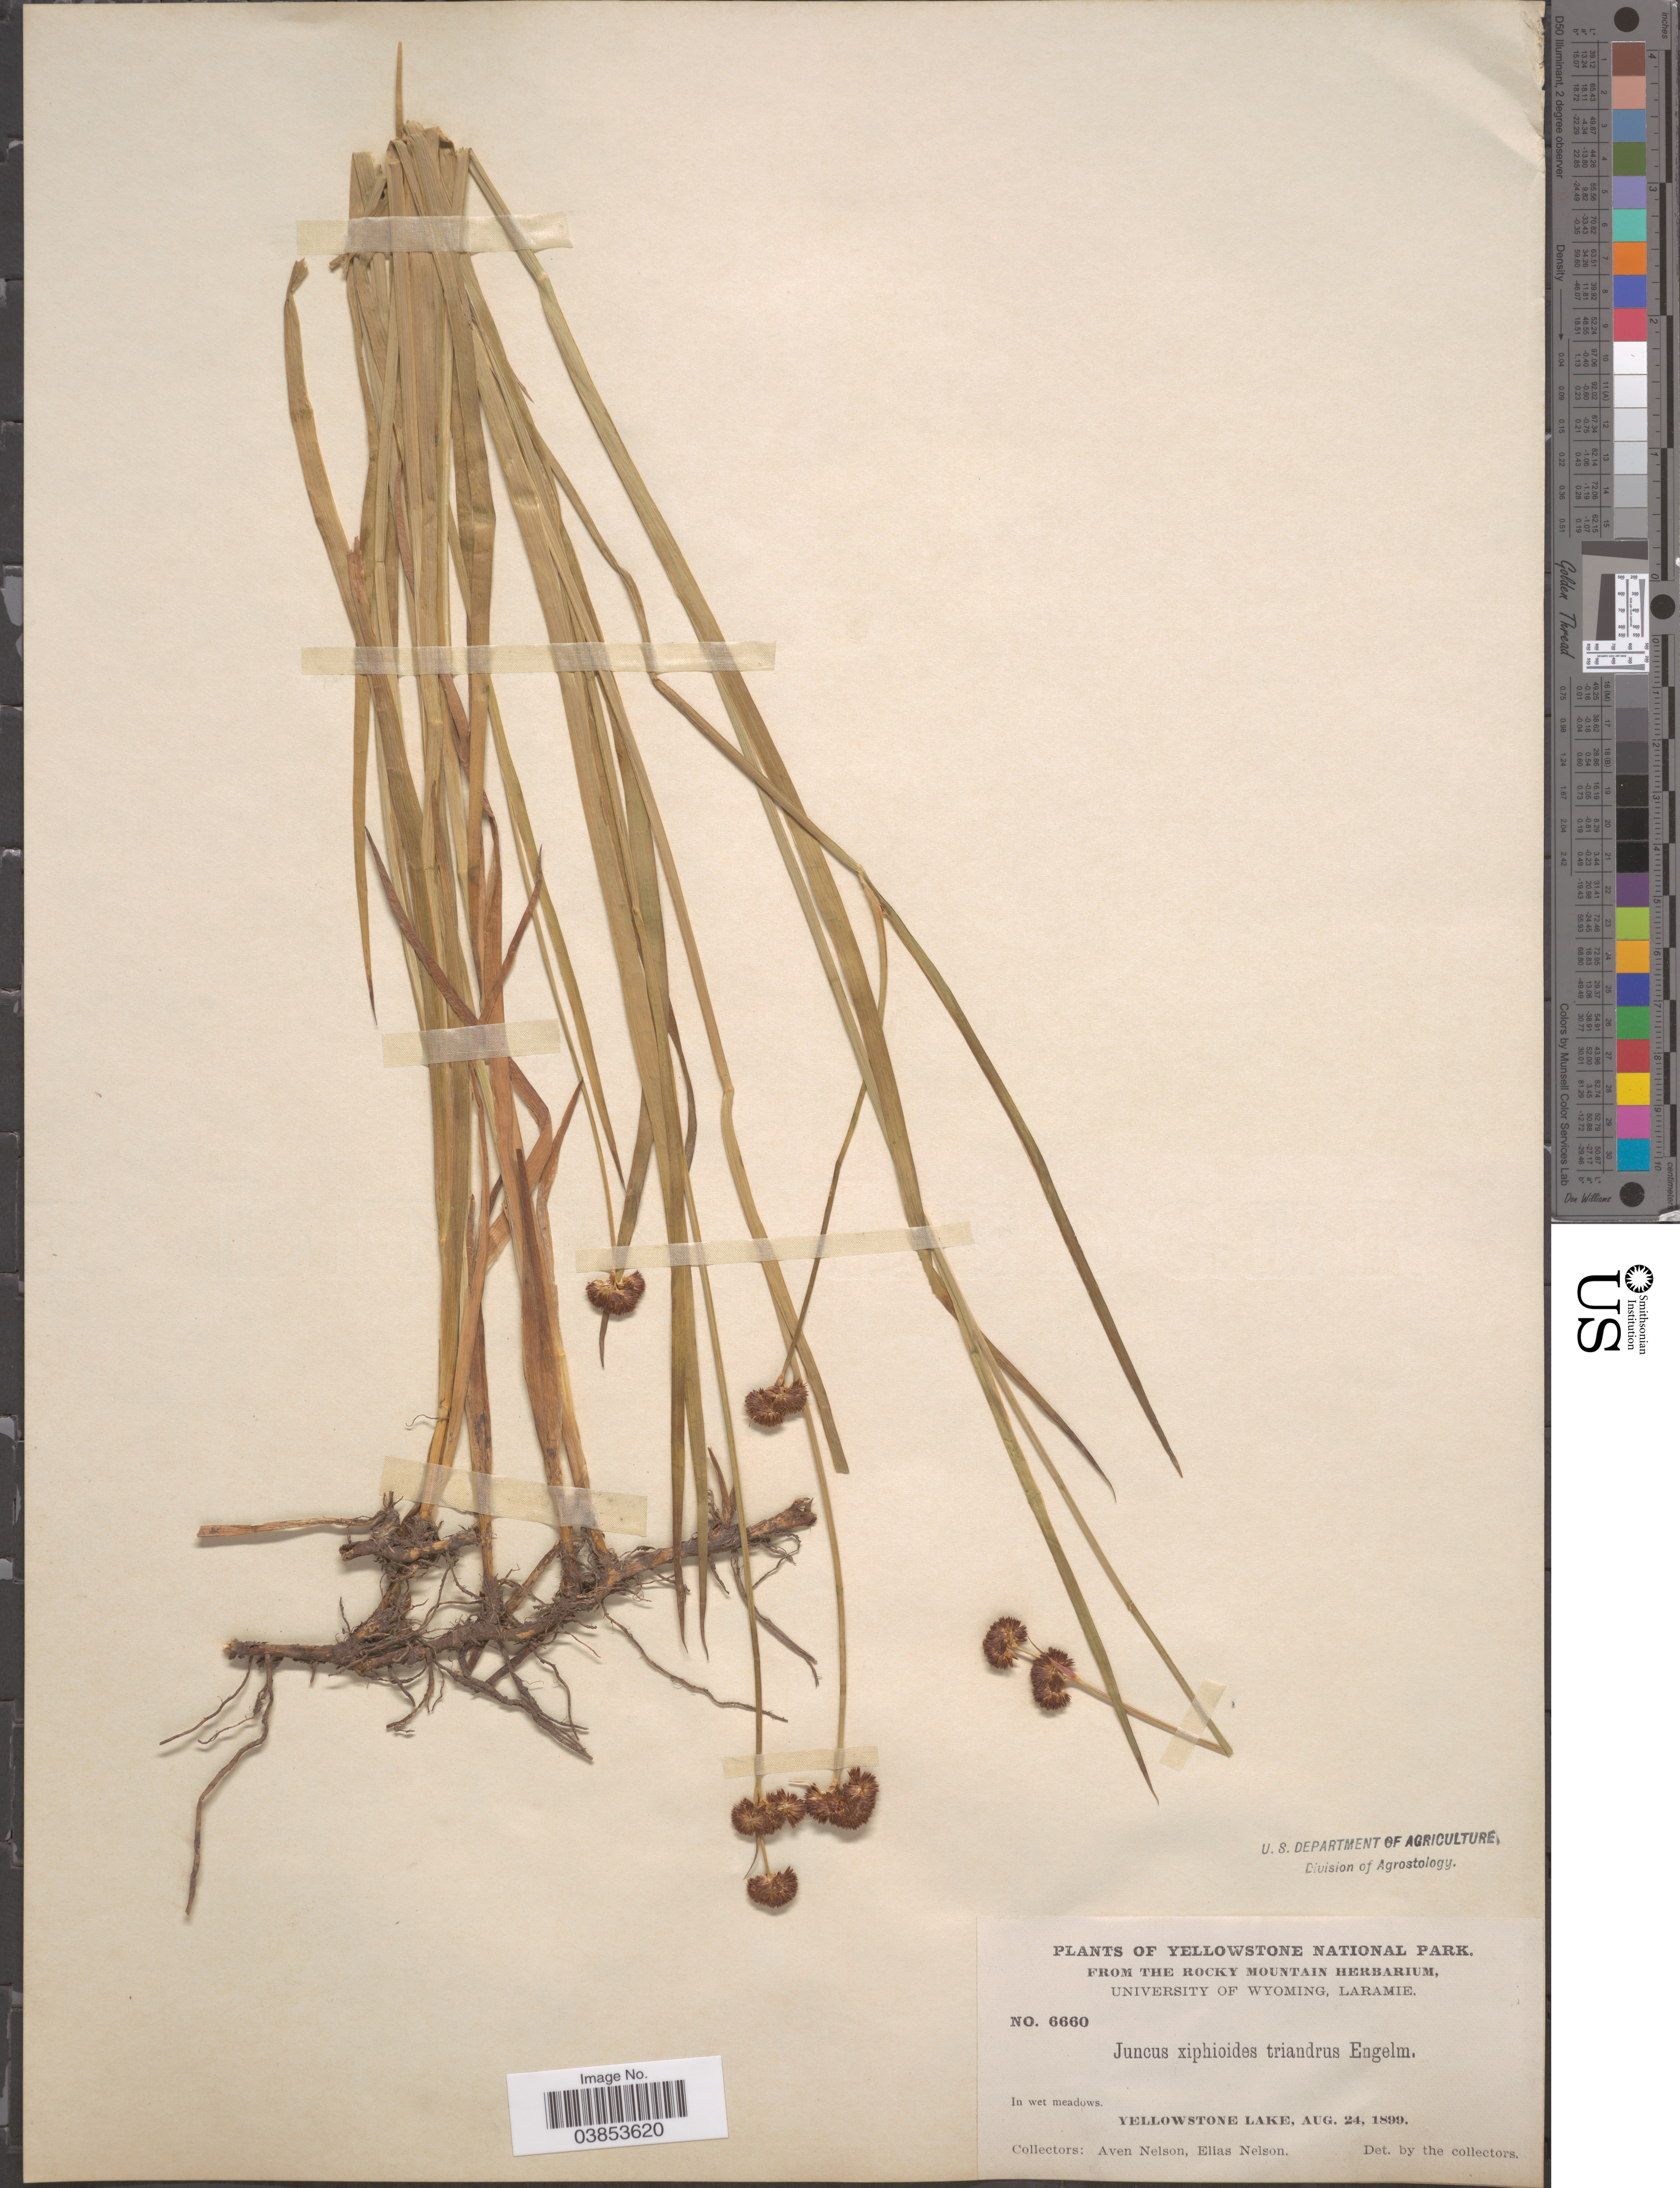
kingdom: Plantae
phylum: Tracheophyta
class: Liliopsida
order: Poales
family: Juncaceae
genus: Juncus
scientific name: Juncus ensifolius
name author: Wikstr.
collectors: A. Nelson & E. Nelson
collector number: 6660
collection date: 1899-08-24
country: United States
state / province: Wyoming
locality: Yellowstone National Park. Yellowstone Lake.